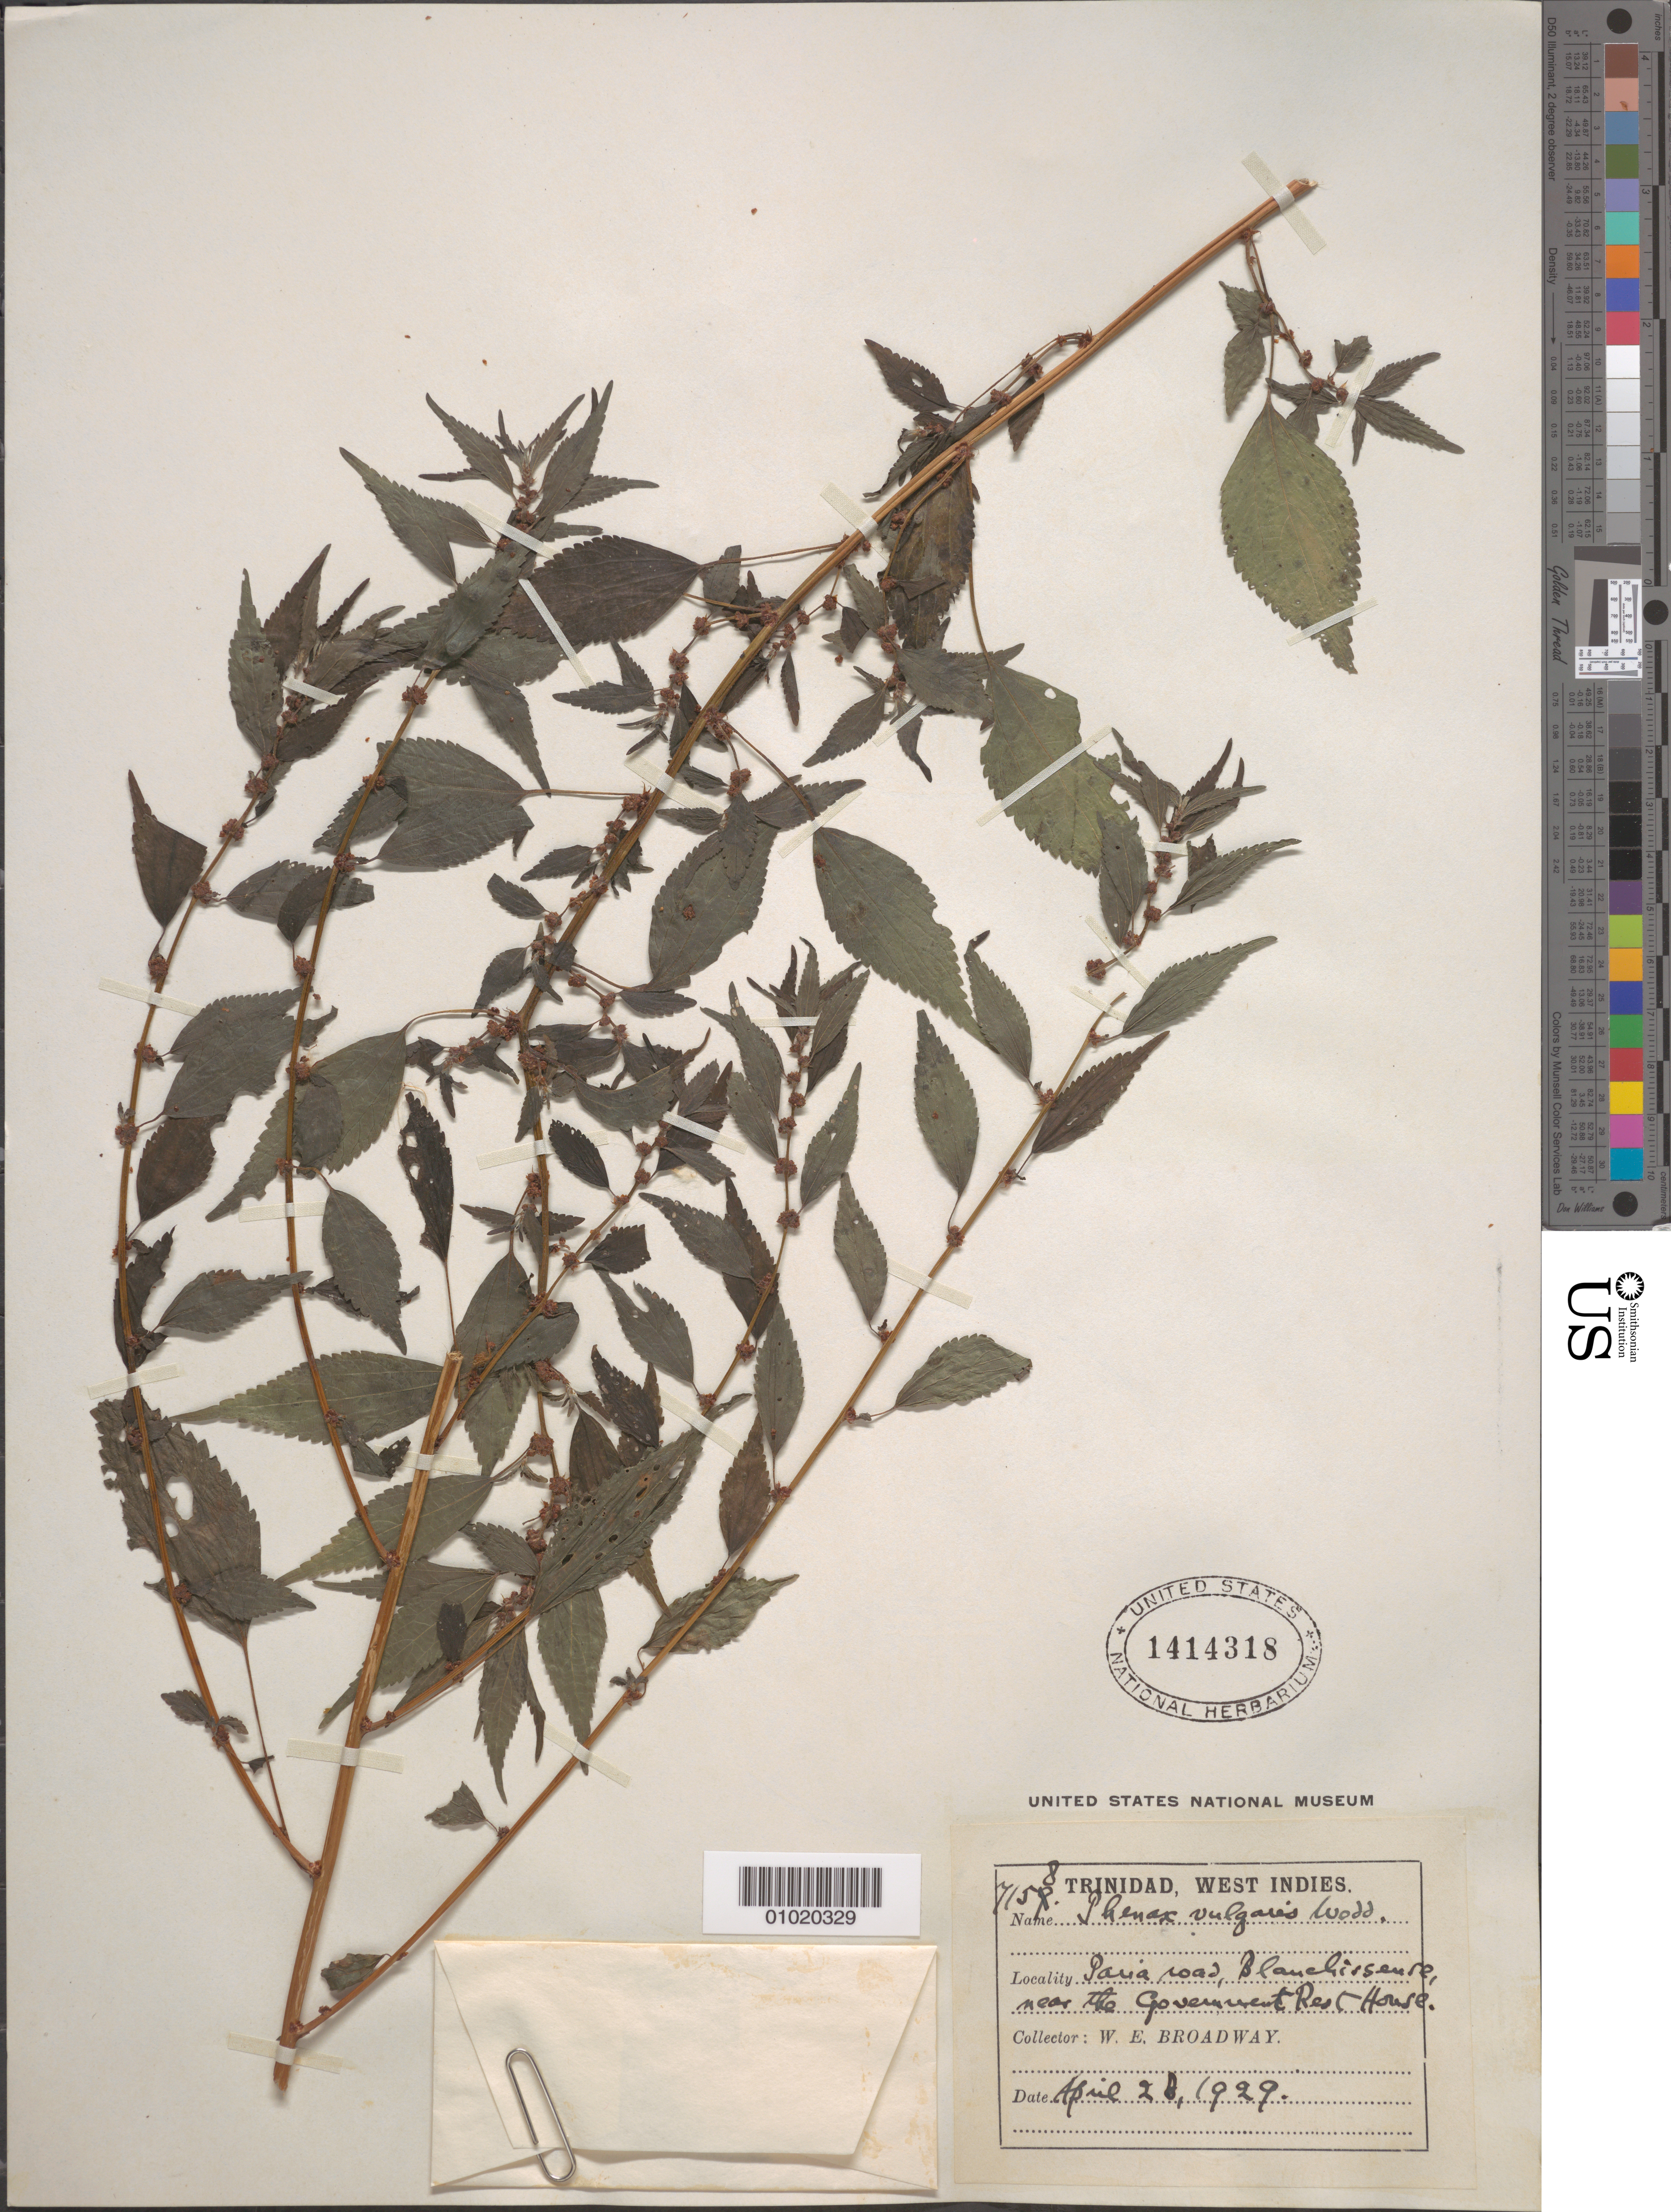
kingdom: Plantae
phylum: Tracheophyta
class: Magnoliopsida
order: Rosales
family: Urticaceae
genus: Phenax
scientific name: Phenax sonneratii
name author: (Poir.) Wedd.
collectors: W. E. Broadway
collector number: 7158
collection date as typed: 21 Apr 1929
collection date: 1929-04-21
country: Trinidad and Tobago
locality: Saria road, Blanchiesaure, near the Govrnment Rest House.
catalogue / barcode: US 1414318